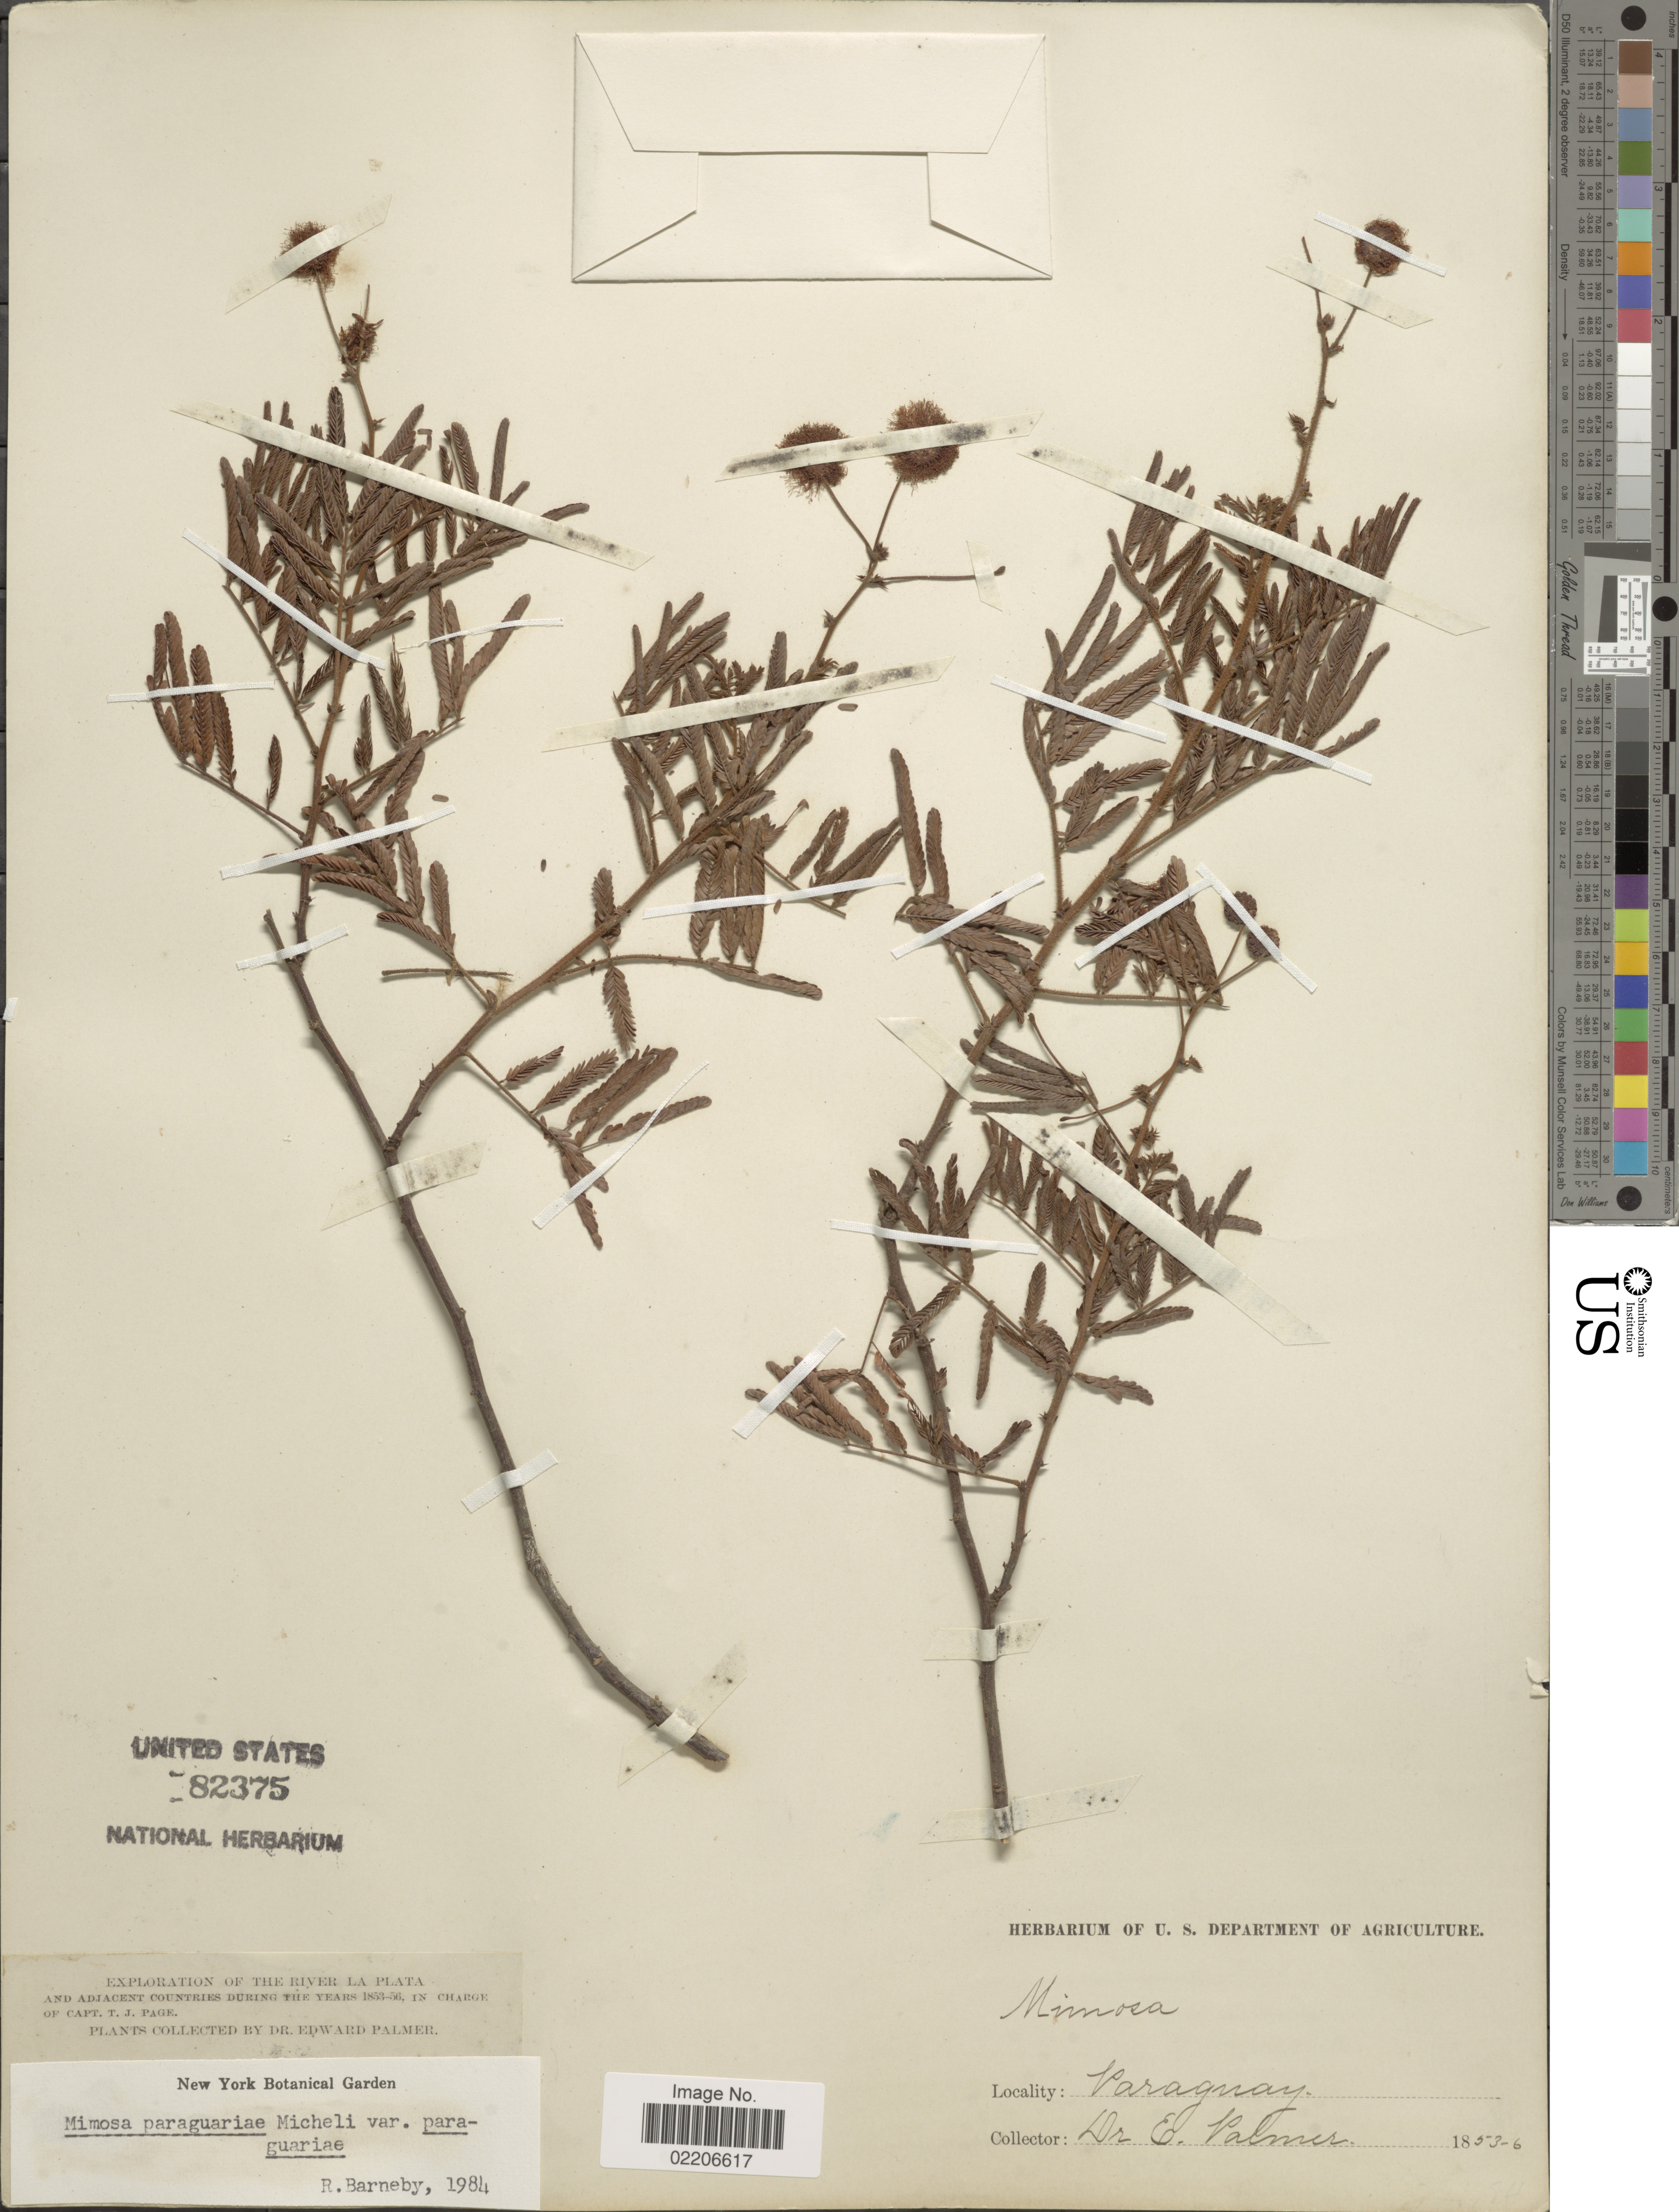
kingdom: Plantae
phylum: Tracheophyta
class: Magnoliopsida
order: Fabales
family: Fabaceae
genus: Mimosa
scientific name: Mimosa paraguariae var. paraguariae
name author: Micheli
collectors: E. Palmer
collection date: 1853/1856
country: Paraguay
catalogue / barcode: US 82375